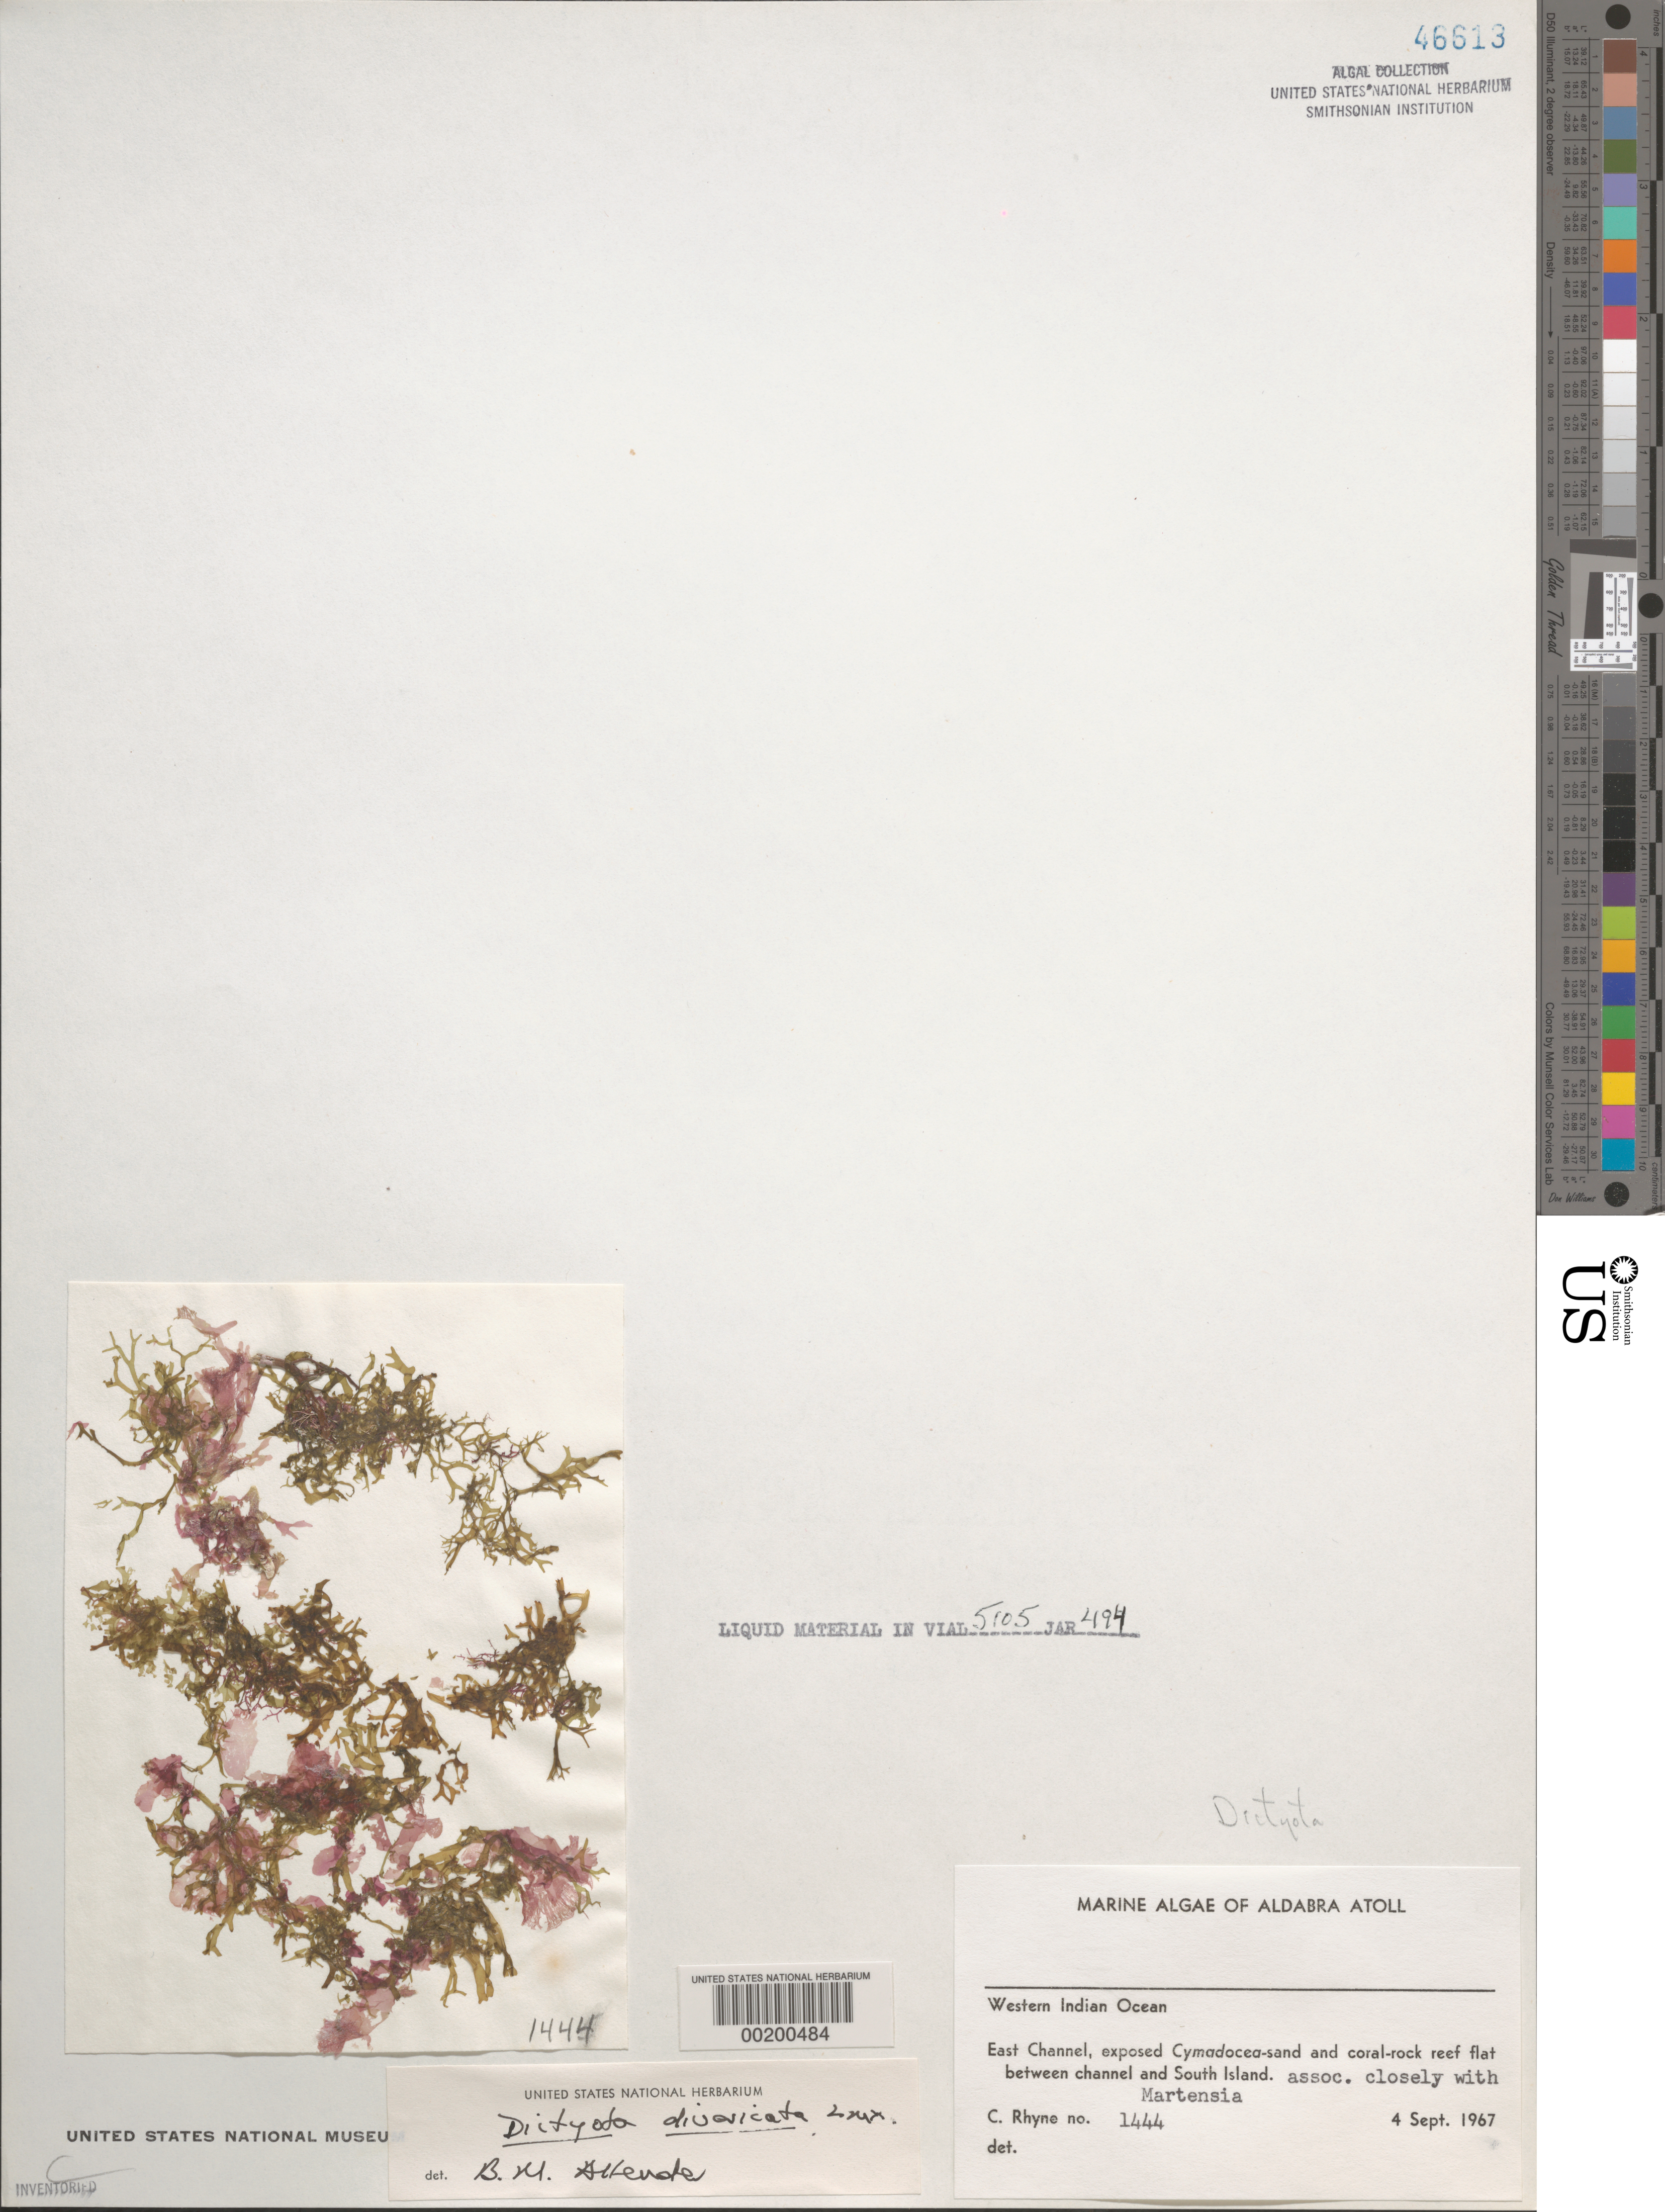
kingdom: Chromista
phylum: Ochrophyta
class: Phaeophyceae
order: Dictyotales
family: Dictyotaceae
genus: Dictyota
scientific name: Dictyota divaricata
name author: J.V.Lamouroux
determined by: Allender, B. M.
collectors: C. Rhyne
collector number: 1444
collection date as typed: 04 Sep 1967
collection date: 1967-09-04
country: Seychelles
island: Aldabra Atoll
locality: Between East Channel and South Island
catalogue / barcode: US 46613